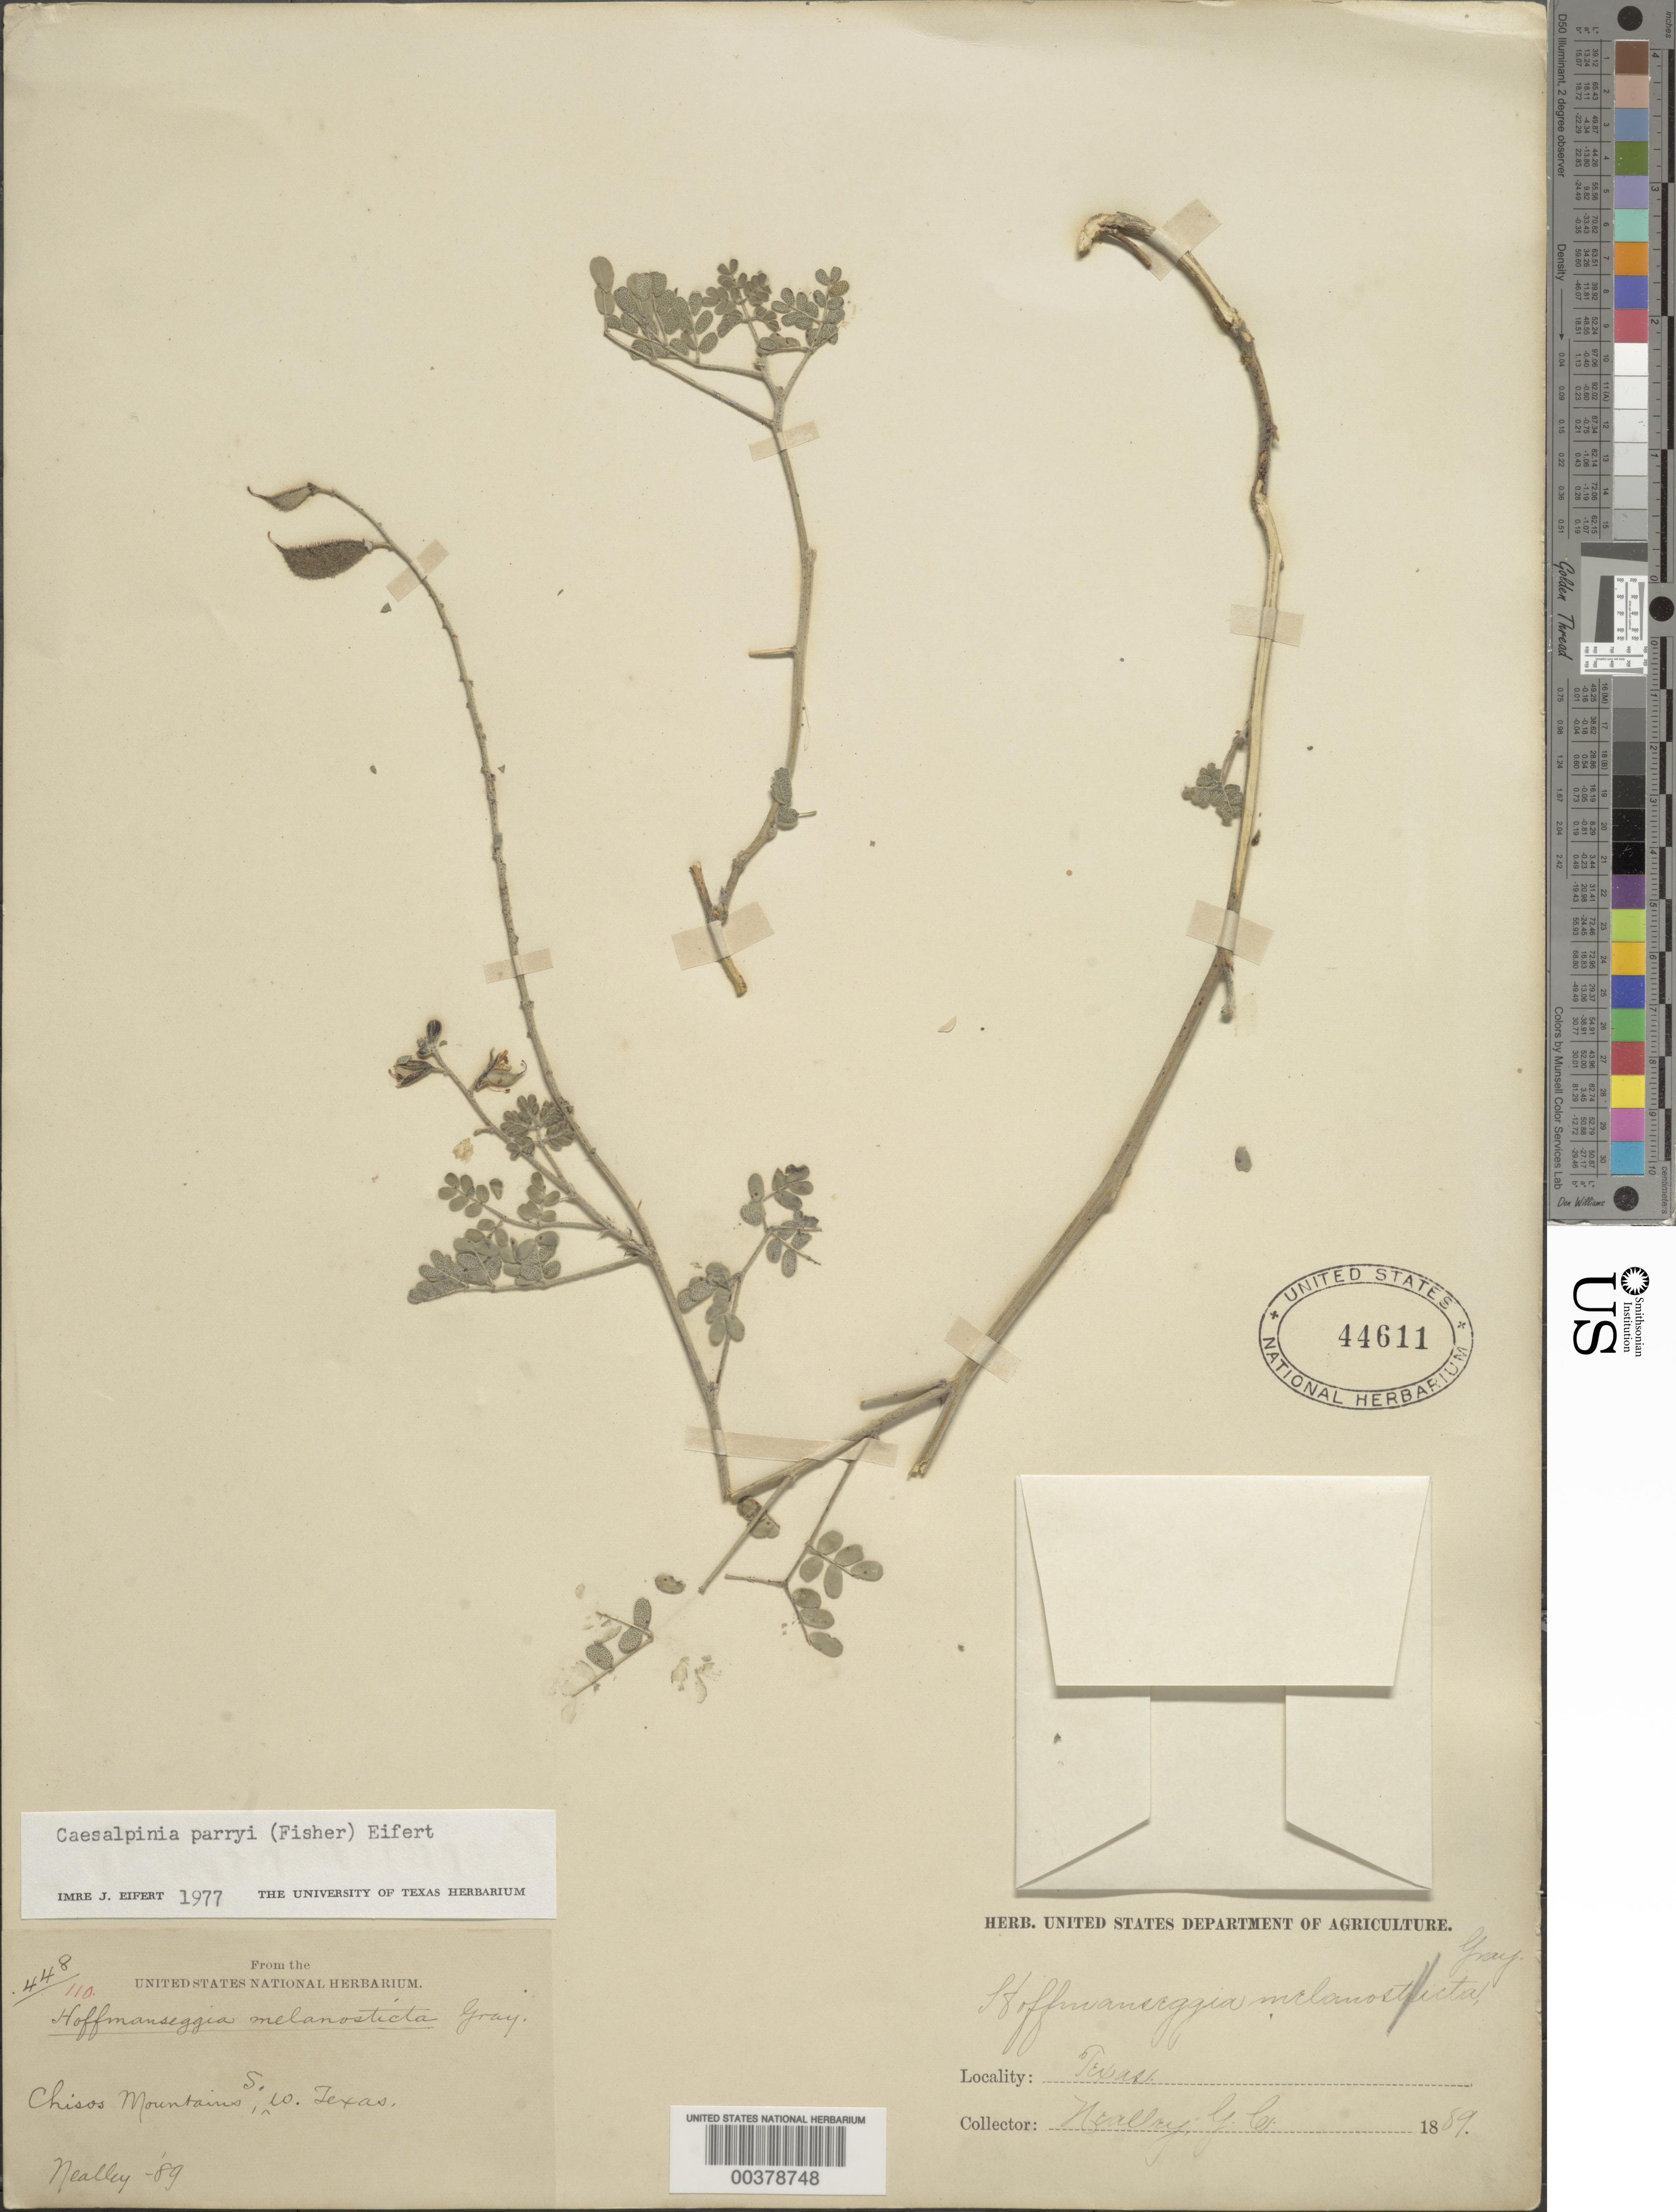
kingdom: Plantae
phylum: Tracheophyta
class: Magnoliopsida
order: Fabales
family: Fabaceae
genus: Pomaria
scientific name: Pomaria melanosticta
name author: S. Schauer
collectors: G. C. Nealley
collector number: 448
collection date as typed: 1889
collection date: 1889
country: United States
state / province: Texas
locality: Chisos mountains, sw texas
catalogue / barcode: US 44611